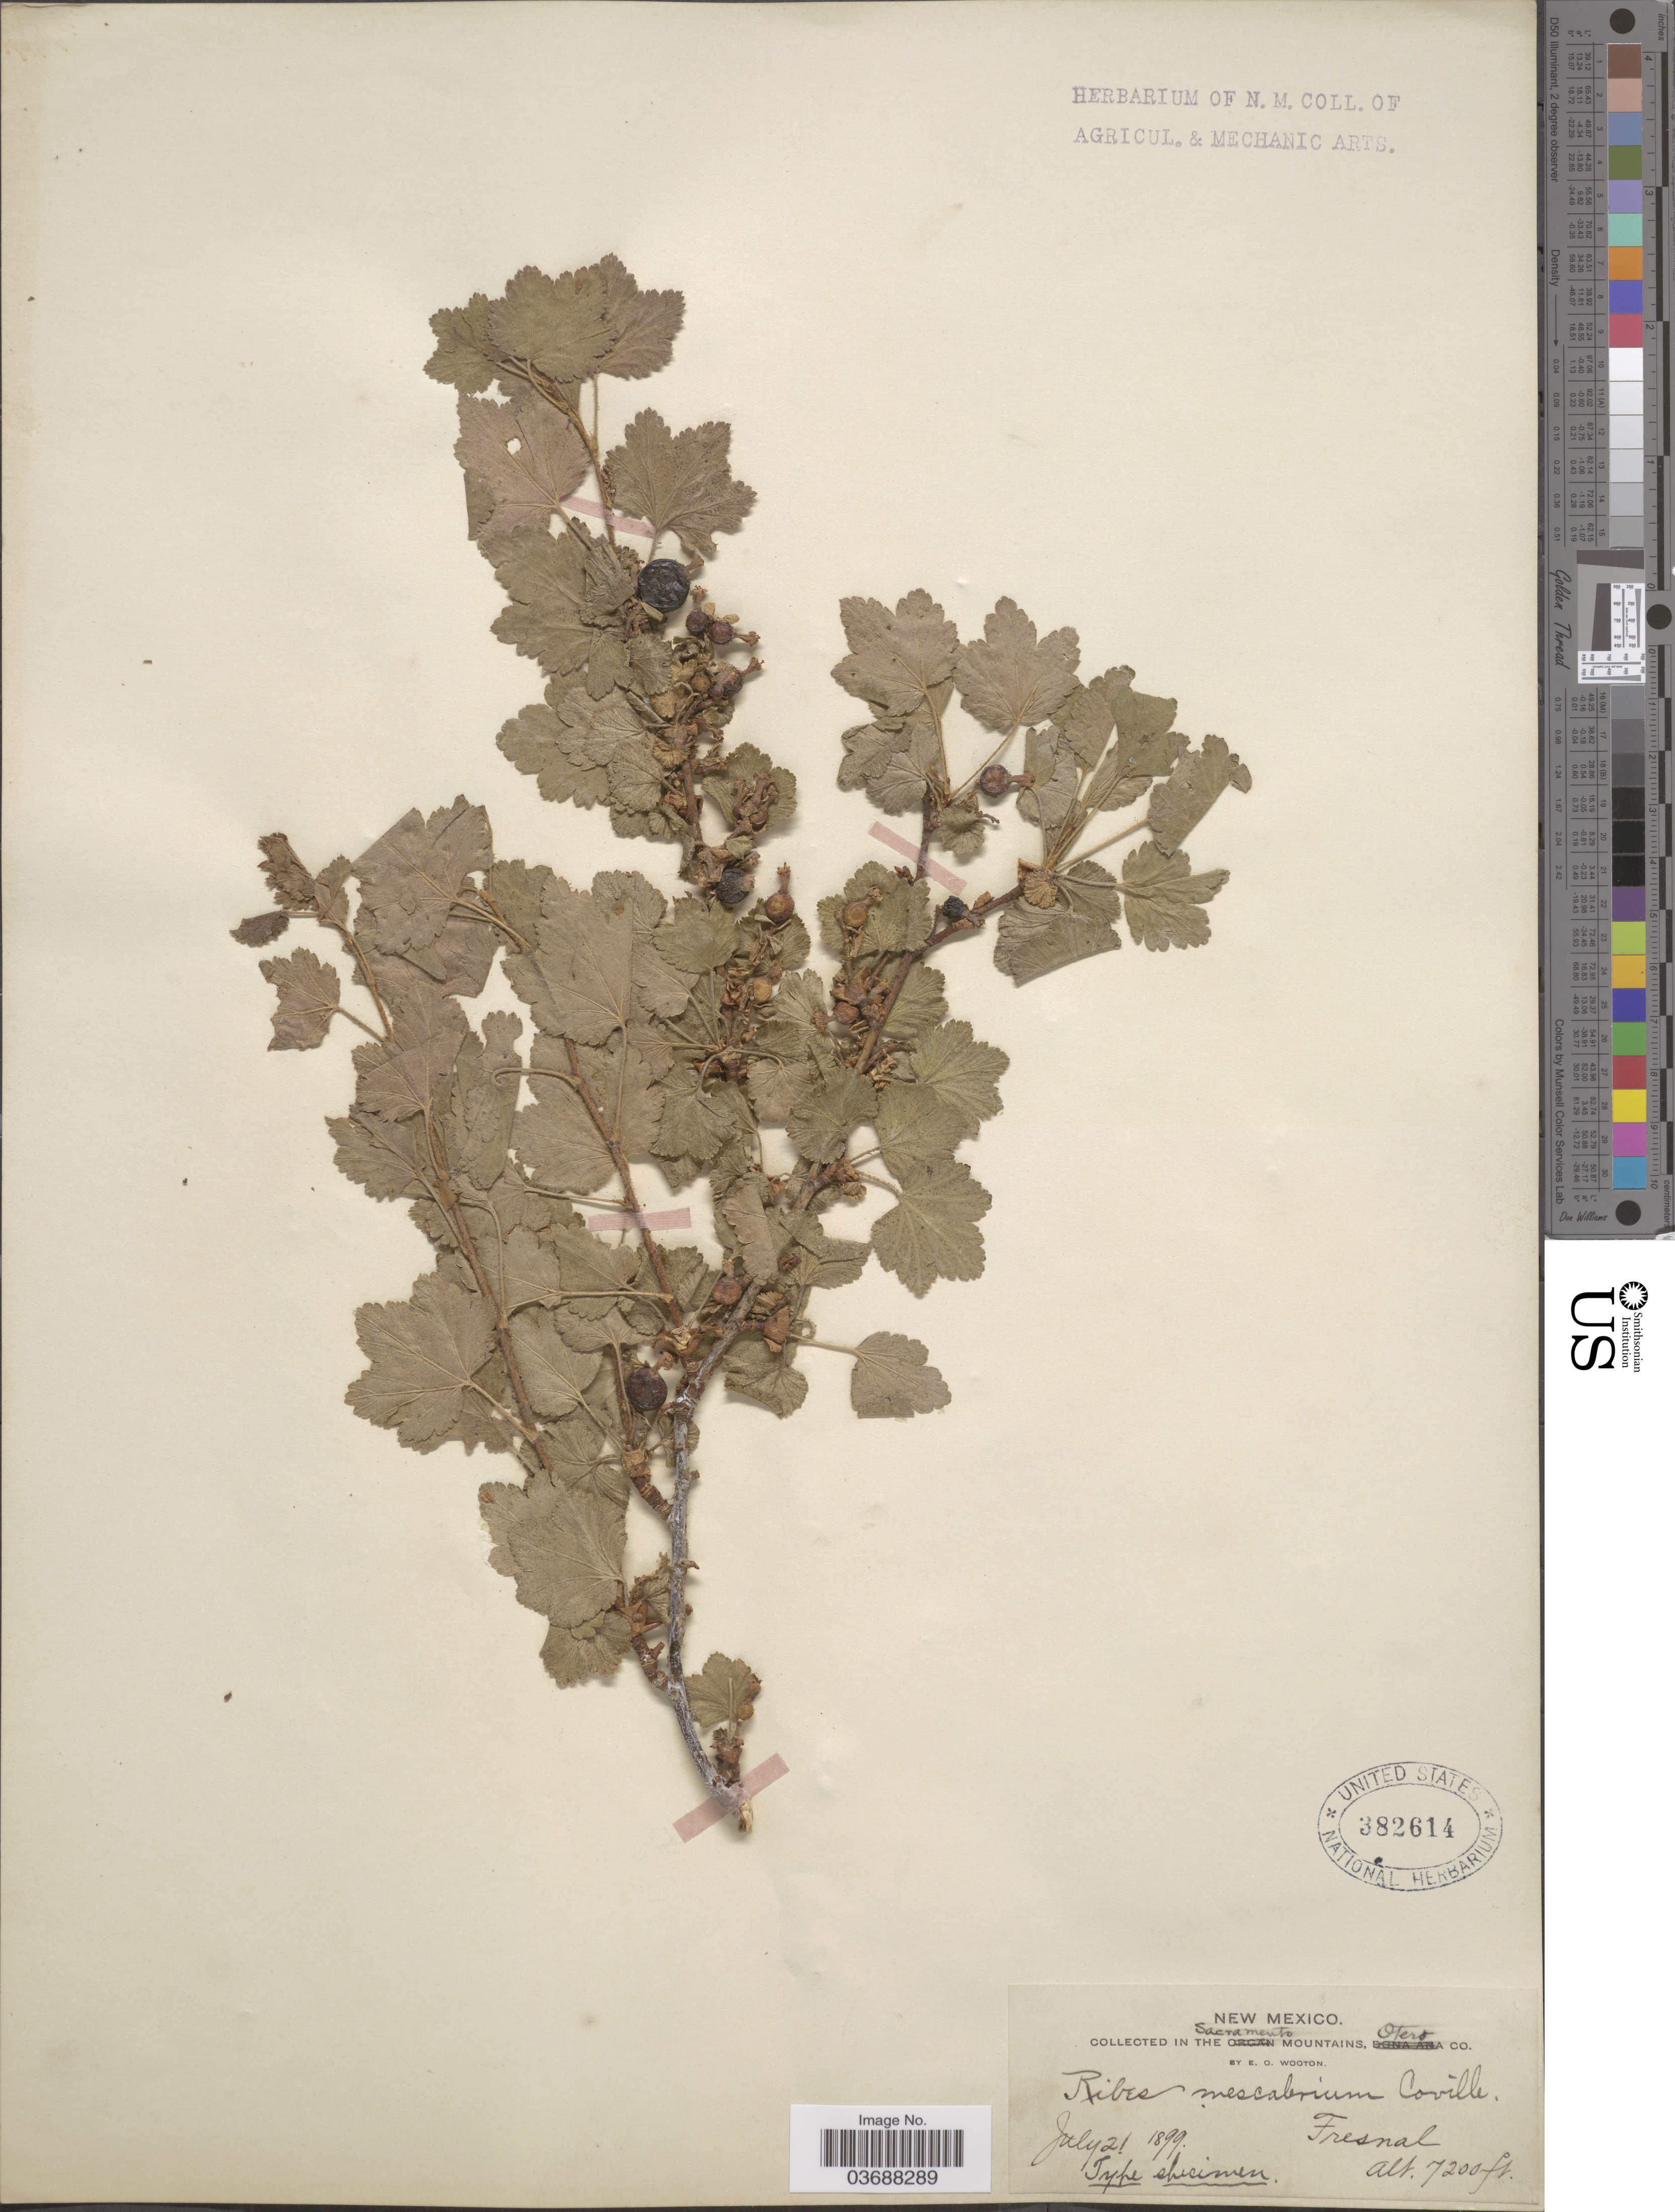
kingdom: Plantae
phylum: Tracheophyta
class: Magnoliopsida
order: Saxifragales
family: Grossulariaceae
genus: Ribes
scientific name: Ribes mescalerium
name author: Coville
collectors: E. O. Wooton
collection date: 1899-07-21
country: United States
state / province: New Mexico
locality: In the Sacramento Mountains, Otero Co. Fresnal.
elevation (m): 2195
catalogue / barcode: US 382614